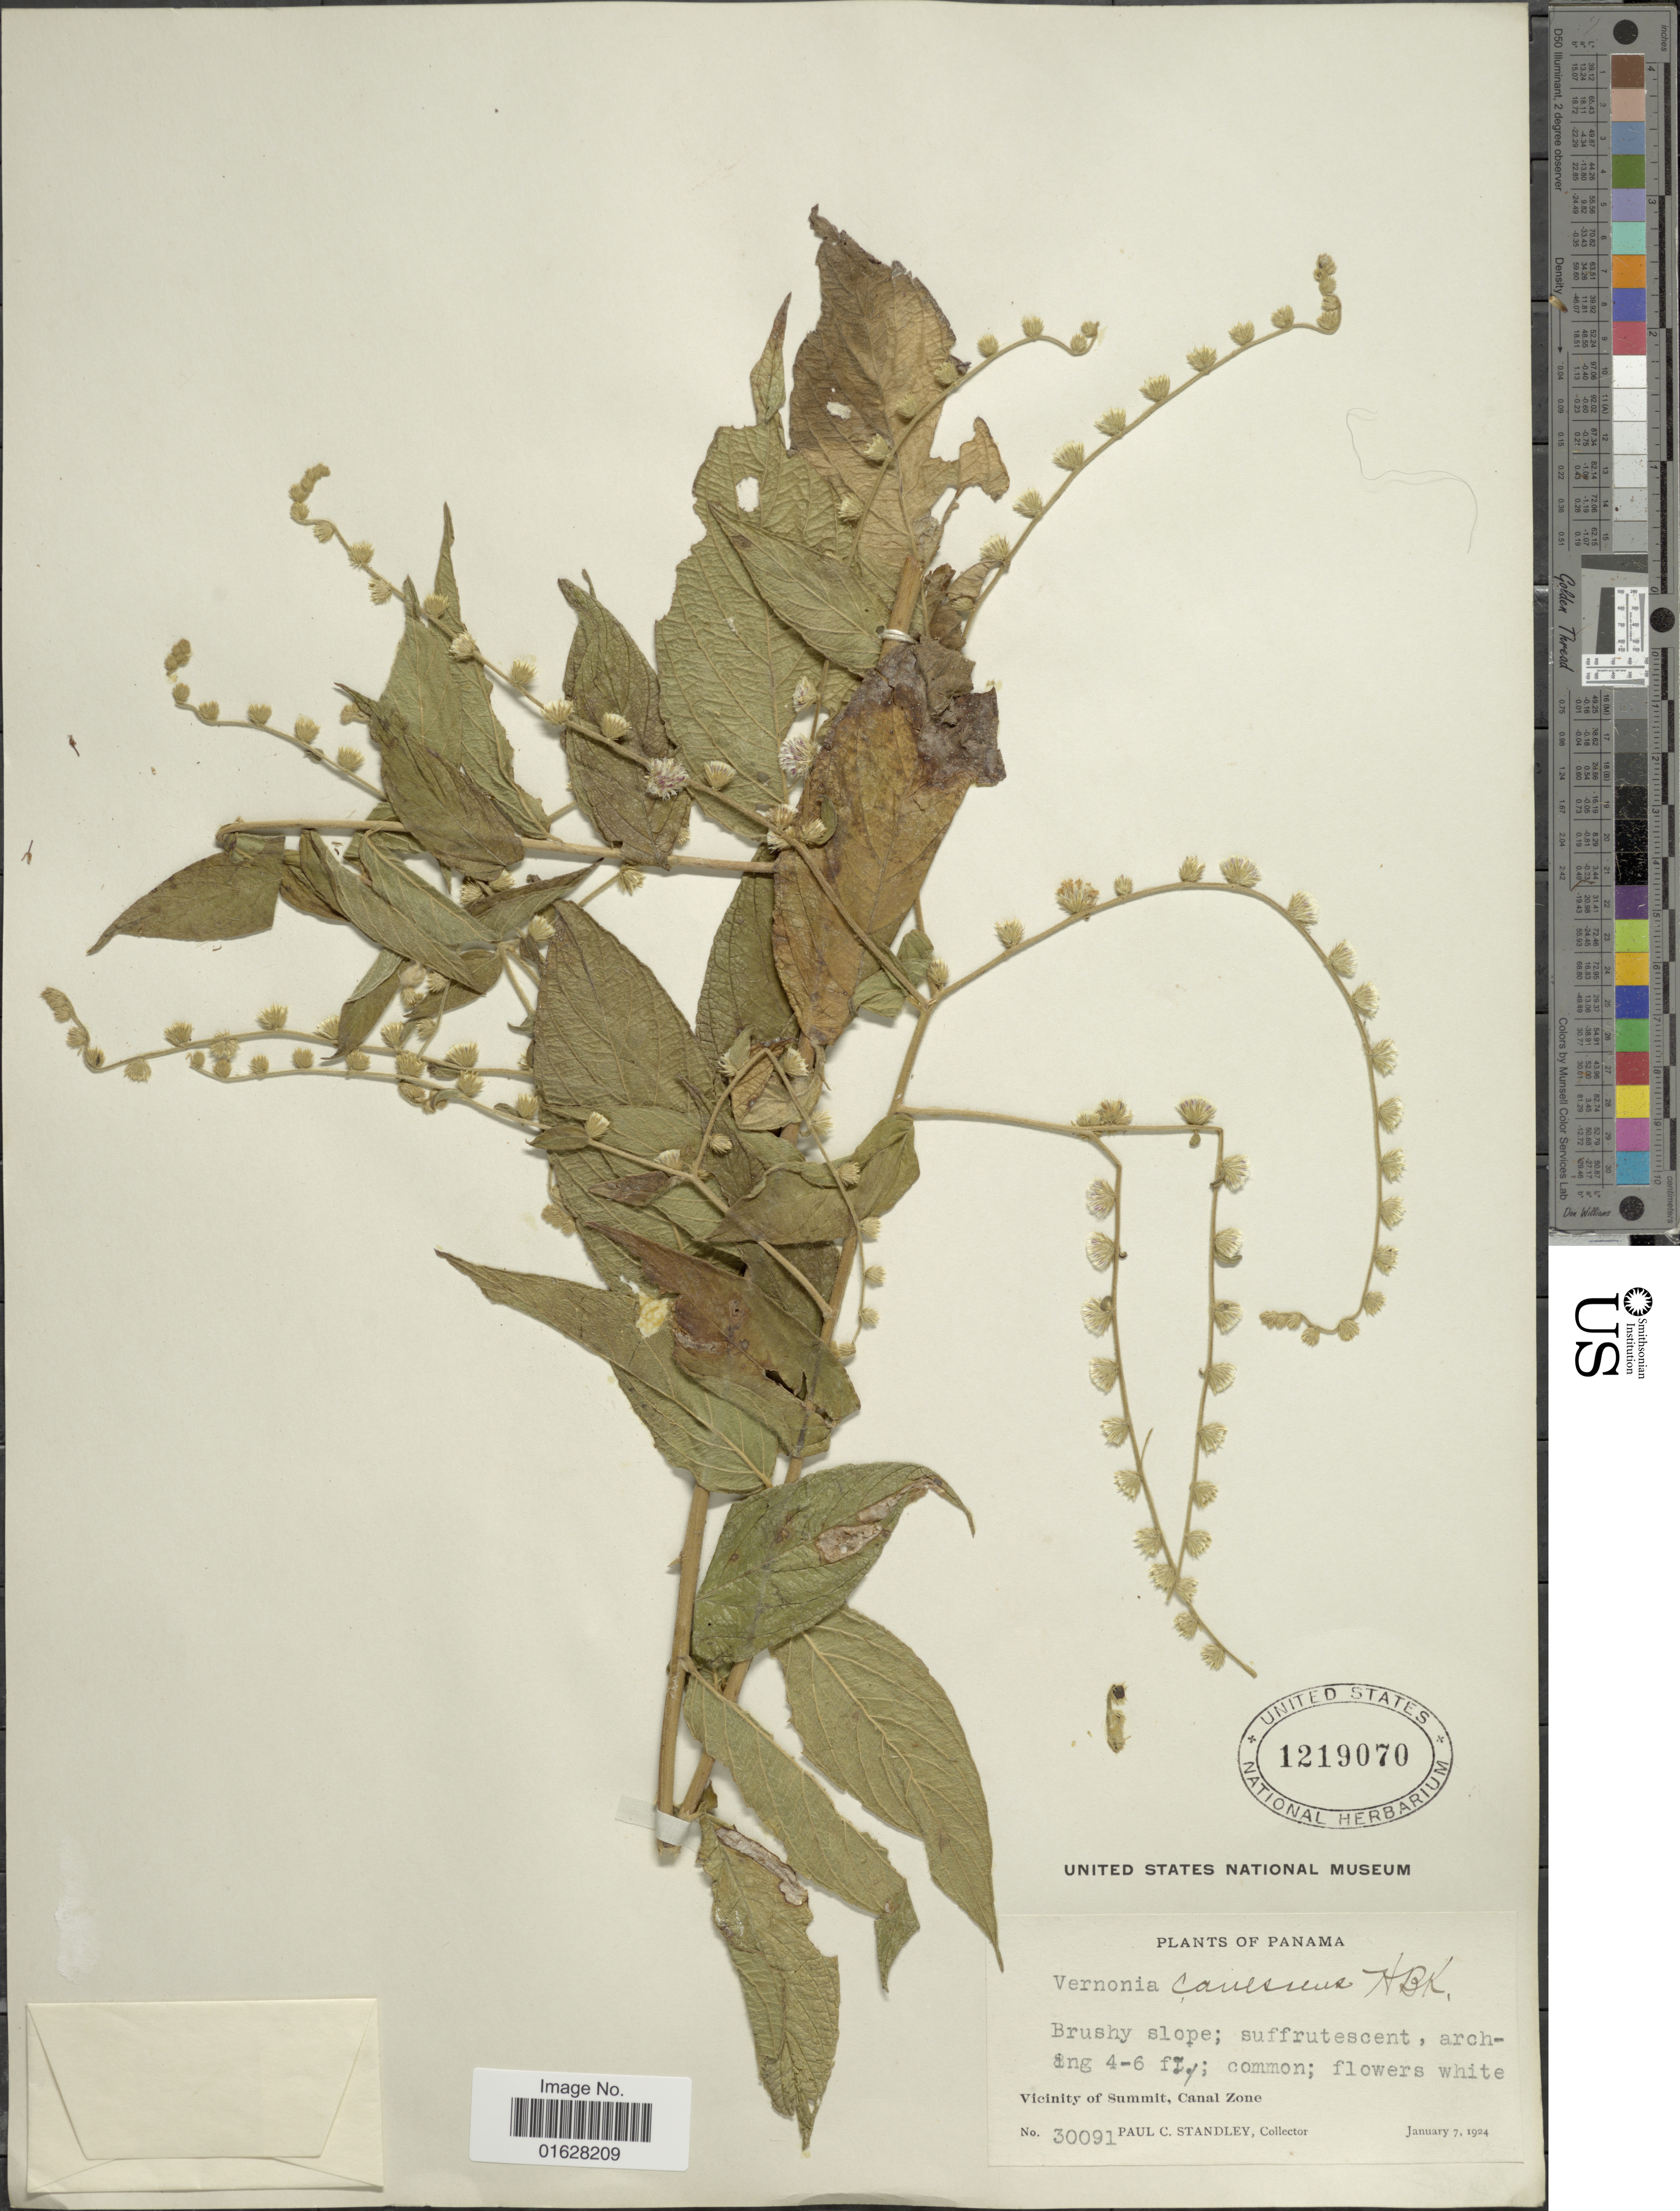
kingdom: Plantae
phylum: Tracheophyta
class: Magnoliopsida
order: Asterales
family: Asteraceae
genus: Lepidaploa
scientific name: Lepidaploa canescens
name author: (Kunth) H. Rob.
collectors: P. C. Standley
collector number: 30091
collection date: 1924-01-07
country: Panama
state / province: Colón / Panamá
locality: Vicinity of Summit, Canal Zone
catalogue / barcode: US 1219070